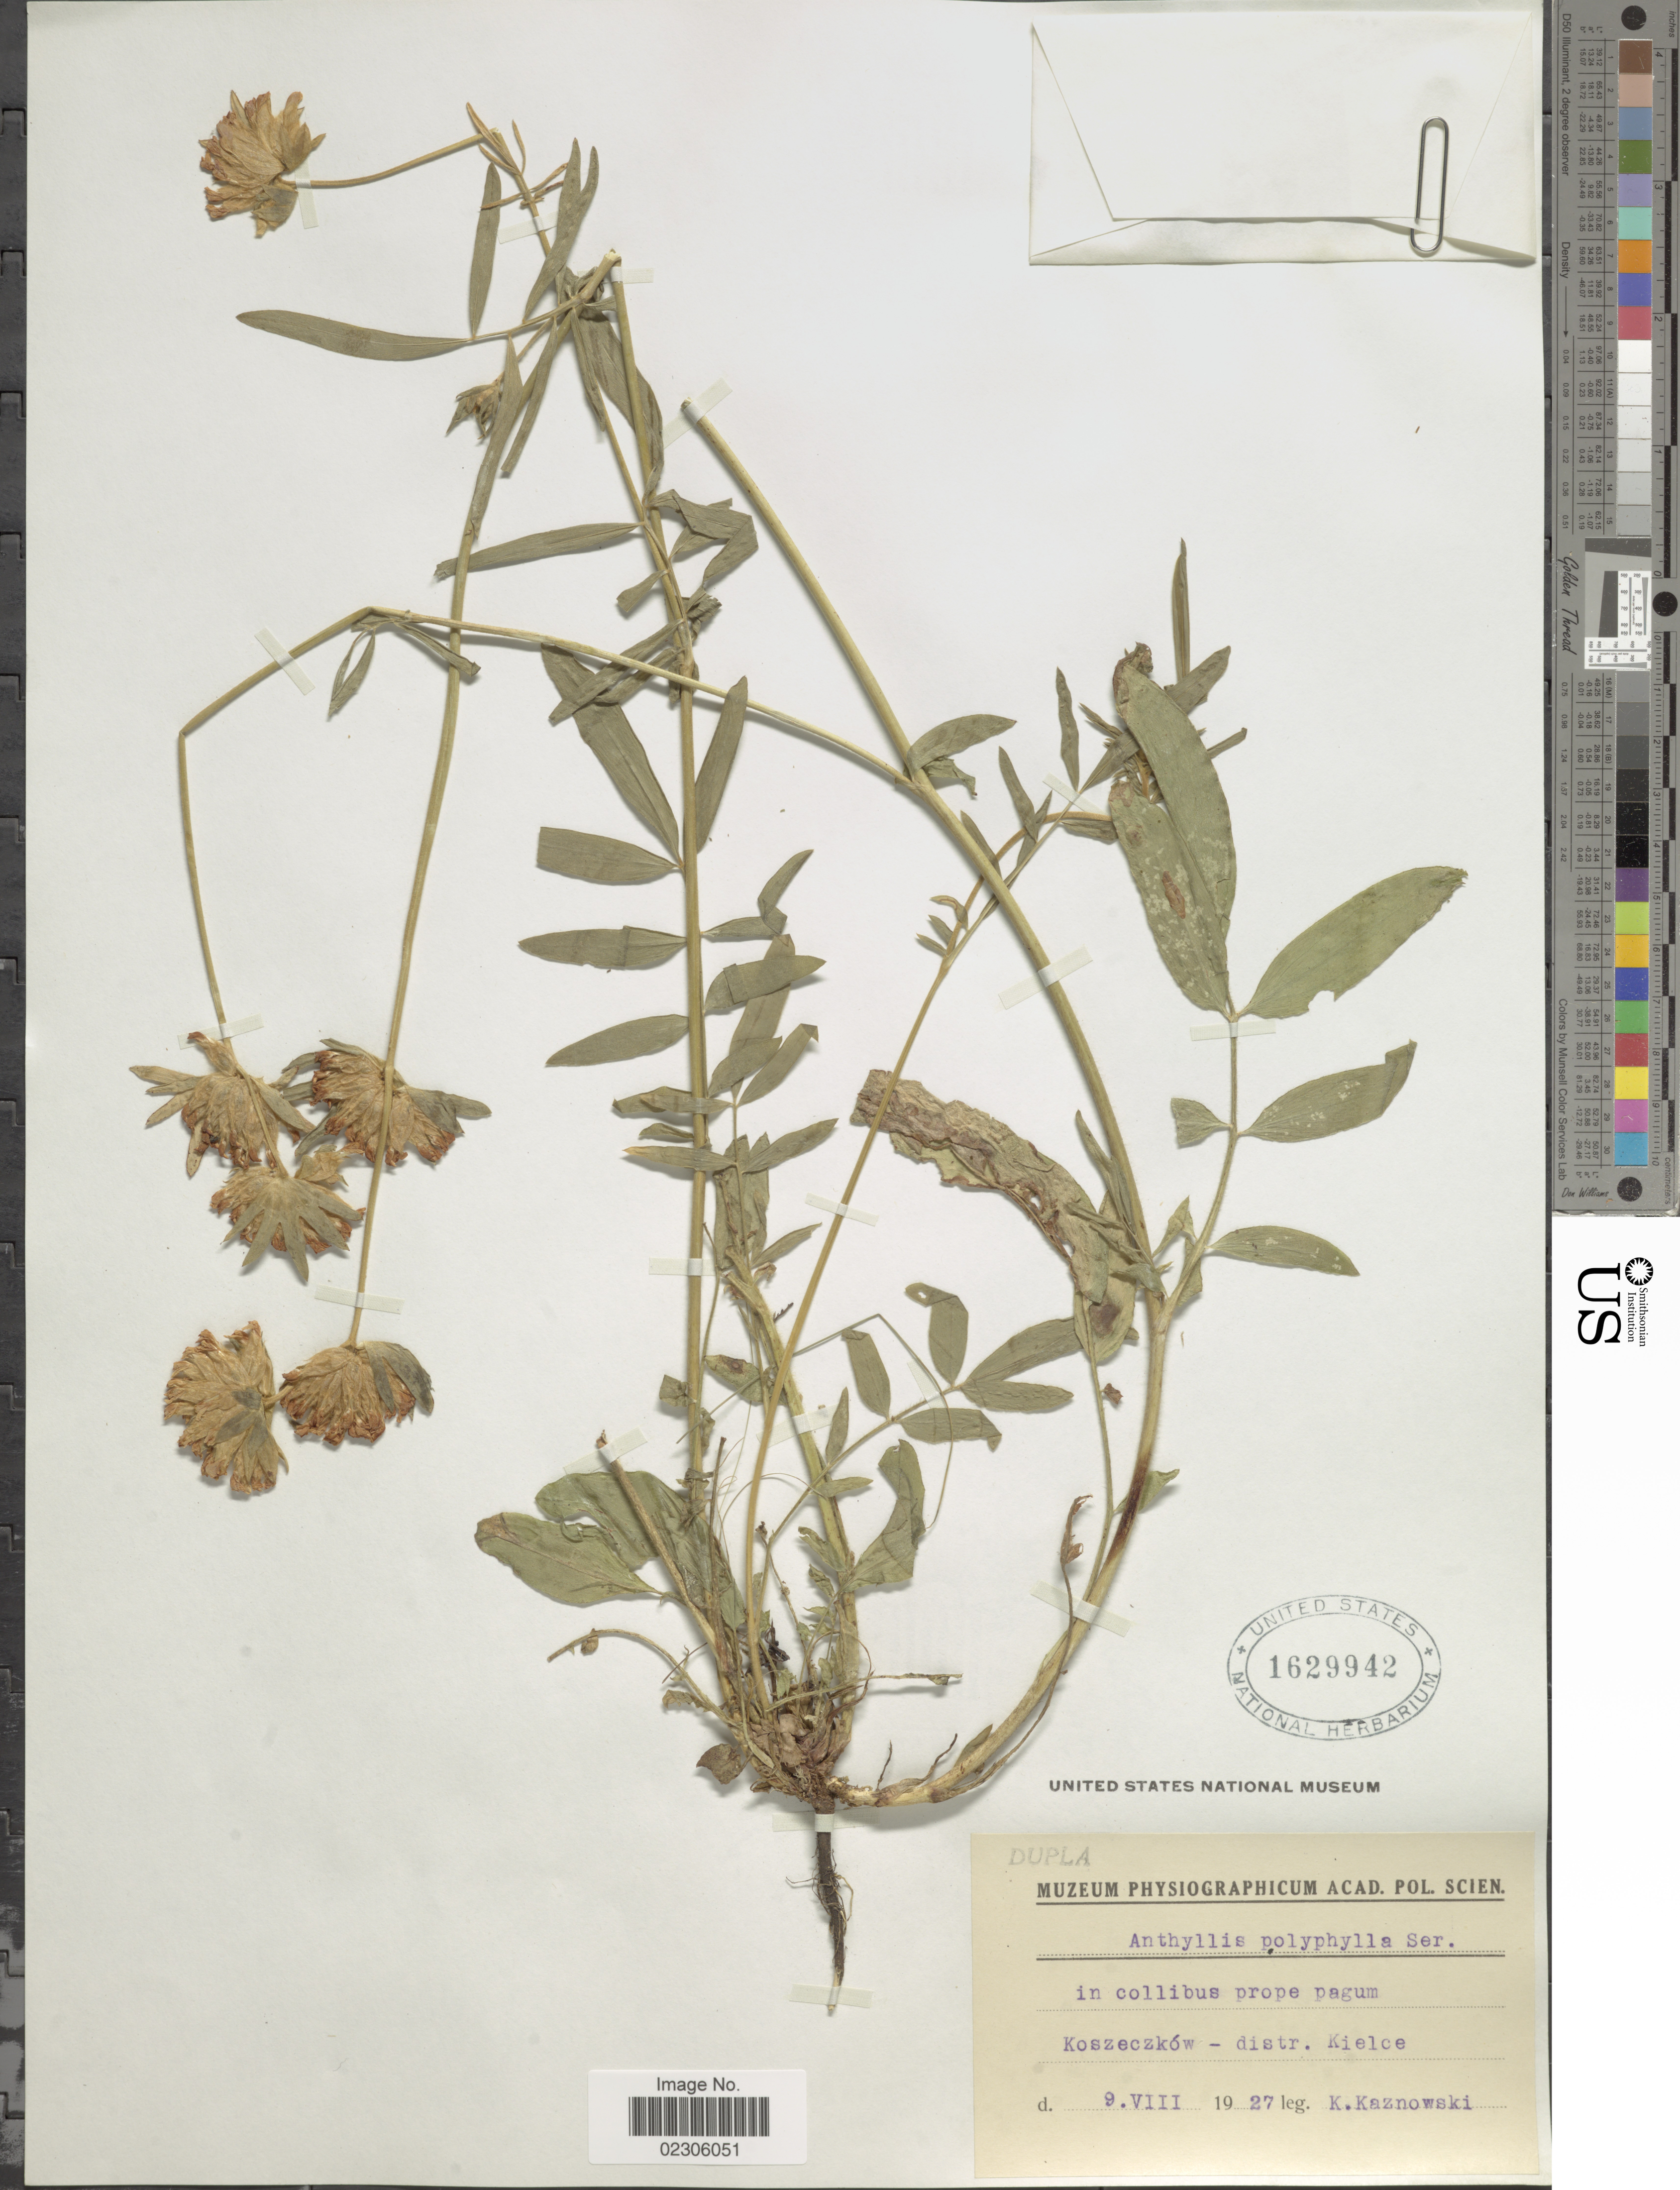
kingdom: Plantae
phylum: Tracheophyta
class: Magnoliopsida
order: Fabales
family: Fabaceae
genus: Anthyllis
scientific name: Anthyllis vulneraria subsp. polyphylla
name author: (DC.) Nyman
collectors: K. Kaznowski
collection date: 1927-08-09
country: Poland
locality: Koszeczkow, distr. Kielce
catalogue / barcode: US 1629942